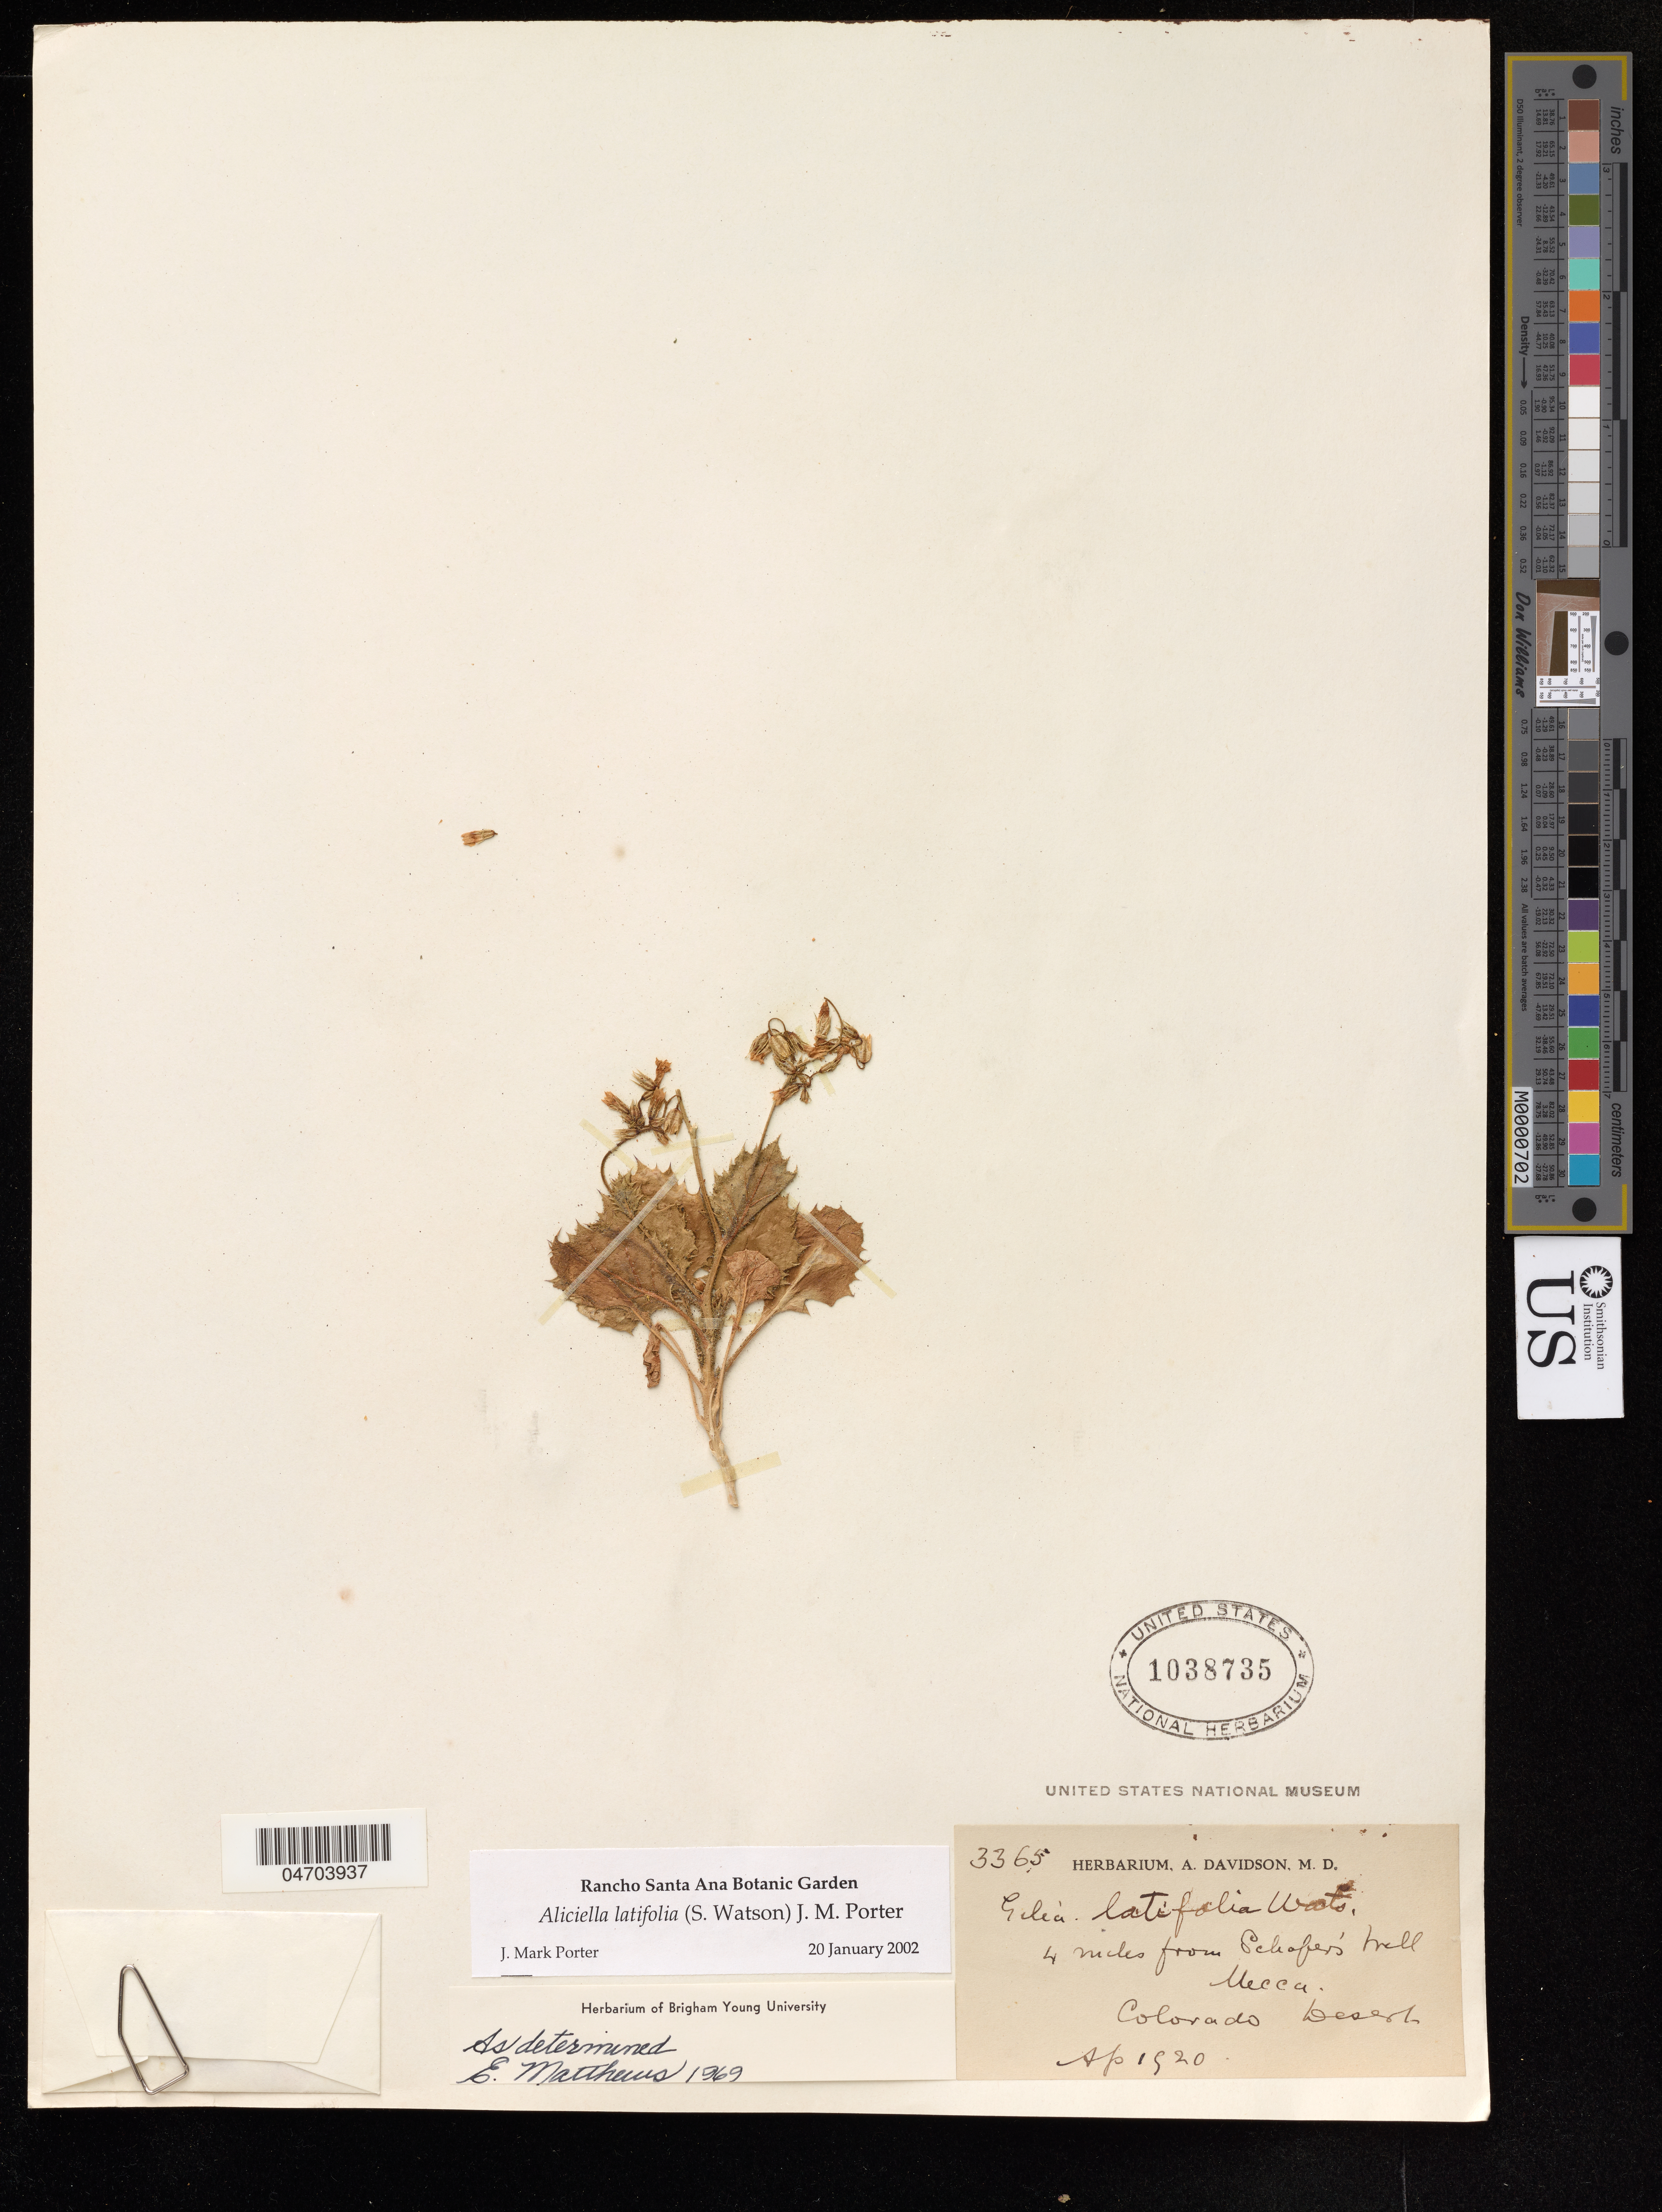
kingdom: Plantae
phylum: Tracheophyta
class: Magnoliopsida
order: Ericales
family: Polemoniaceae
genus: Aliciella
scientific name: Aliciella latifolia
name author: (S. Watson) J.M. Porter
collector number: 3365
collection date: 1920-08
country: United States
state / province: Colorado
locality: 4 miles from Schafer's Well, Mecca.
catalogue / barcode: US 1038735